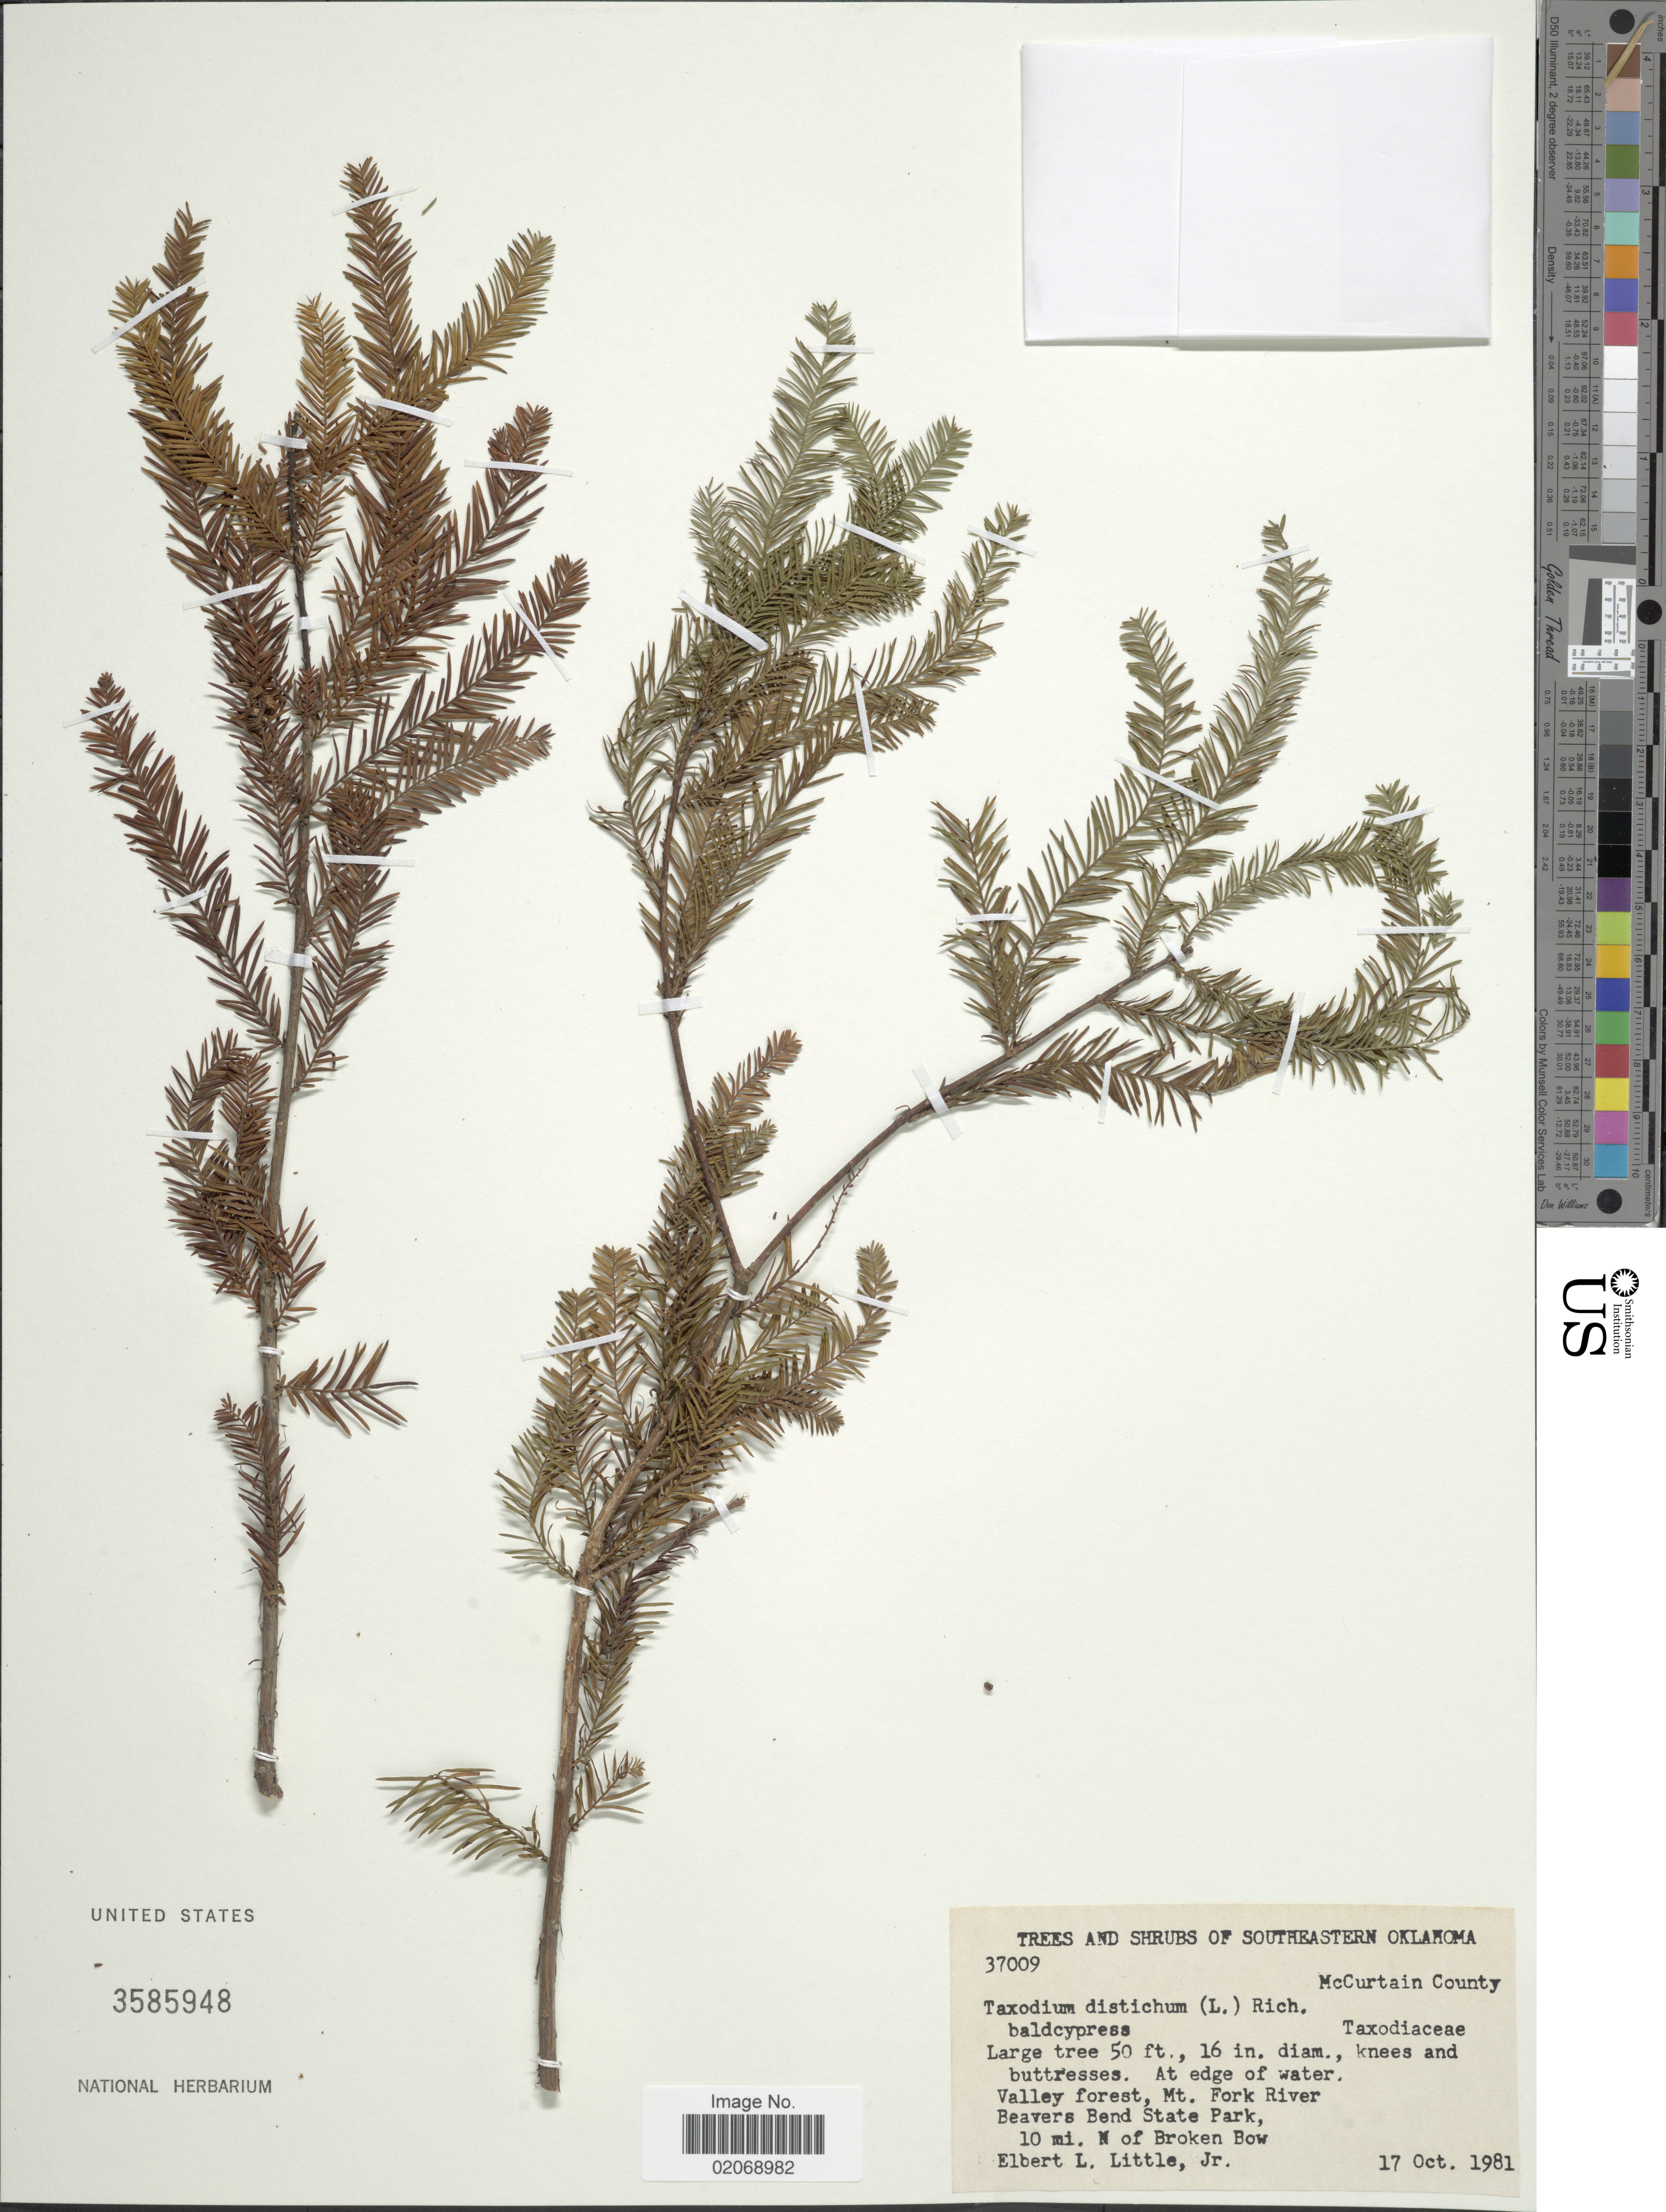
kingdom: Plantae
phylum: Tracheophyta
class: Pinopsida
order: Pinales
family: Cupressaceae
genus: Taxodium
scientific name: Taxodium distichum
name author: (L.) Rich.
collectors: E. L. Little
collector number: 37009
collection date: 1981-10-17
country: United States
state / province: Oklahoma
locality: Southeastern Oklahoma, McCurtain County, Valley Forest, Mt. Fork River, Beavers Bend State Park 10 mi N of Broken Bow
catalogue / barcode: US 3585948